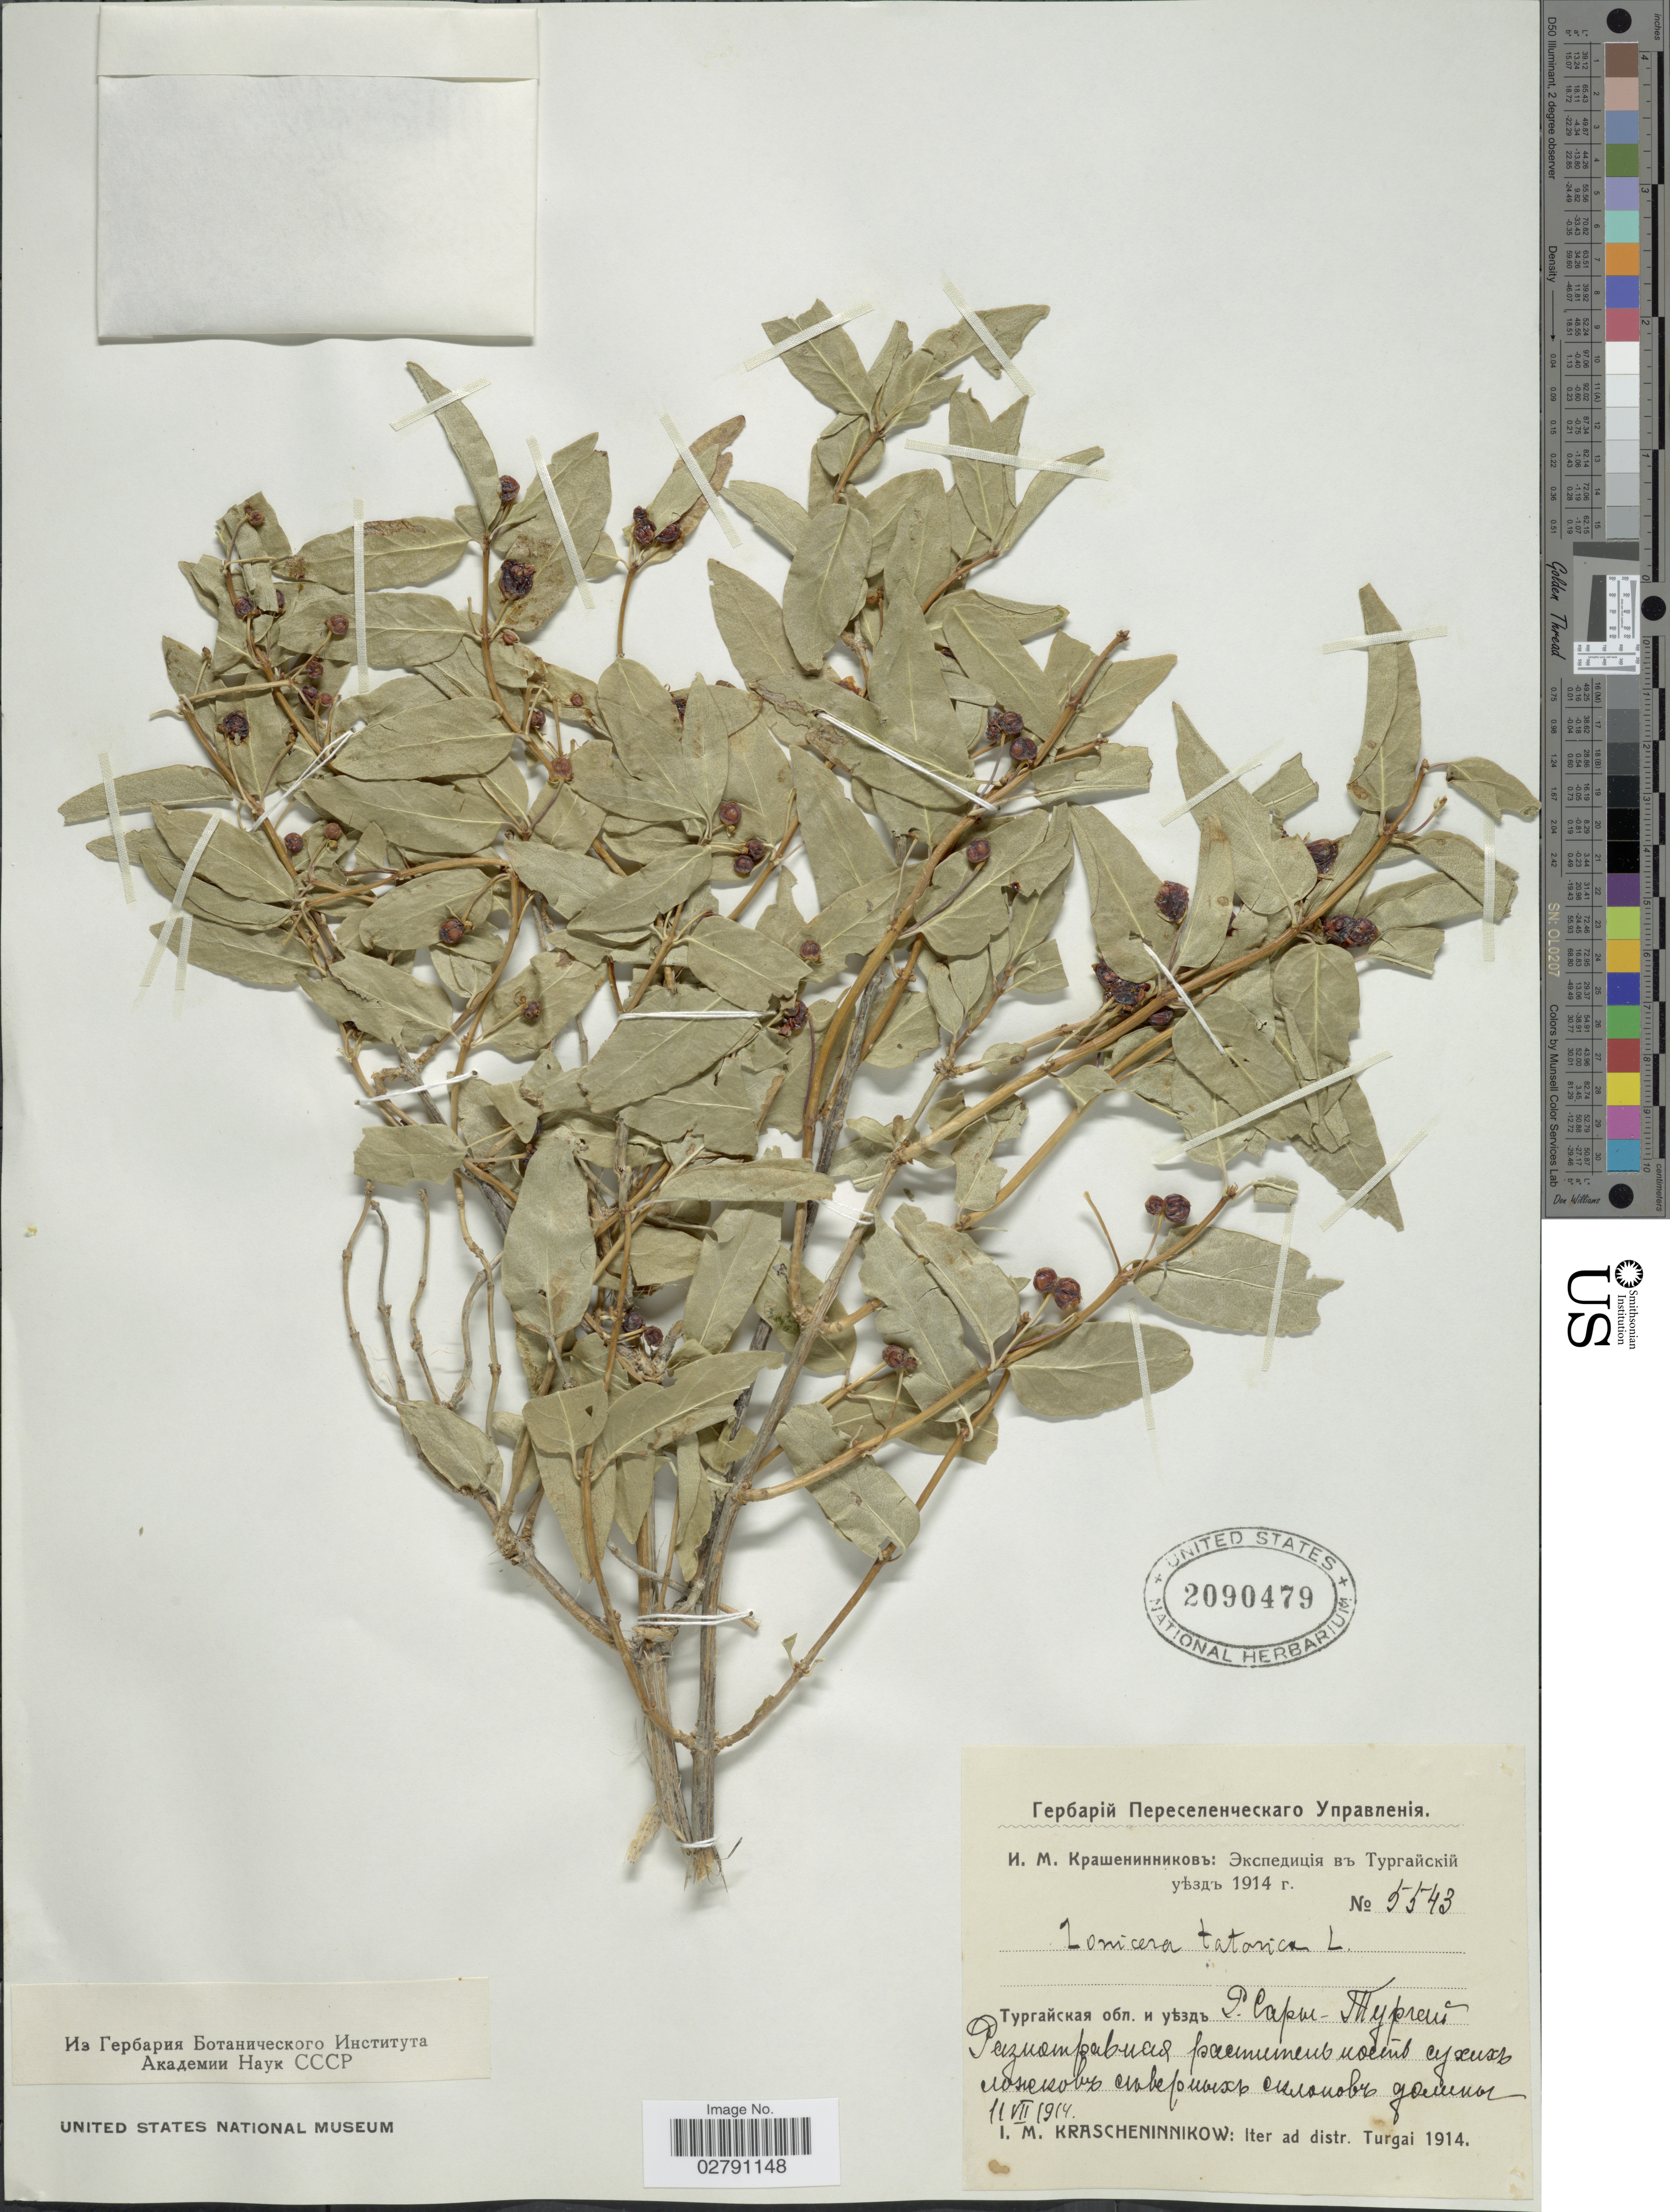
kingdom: Plantae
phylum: Tracheophyta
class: Magnoliopsida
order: Dipsacales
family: Caprifoliaceae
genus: Lonicera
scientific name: Lonicera tatarica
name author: L.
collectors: I. Krascheninnikov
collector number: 5543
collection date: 1914-07-11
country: Kazakhstan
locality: X. Iter ad distr. Turgai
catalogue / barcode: US 2090479